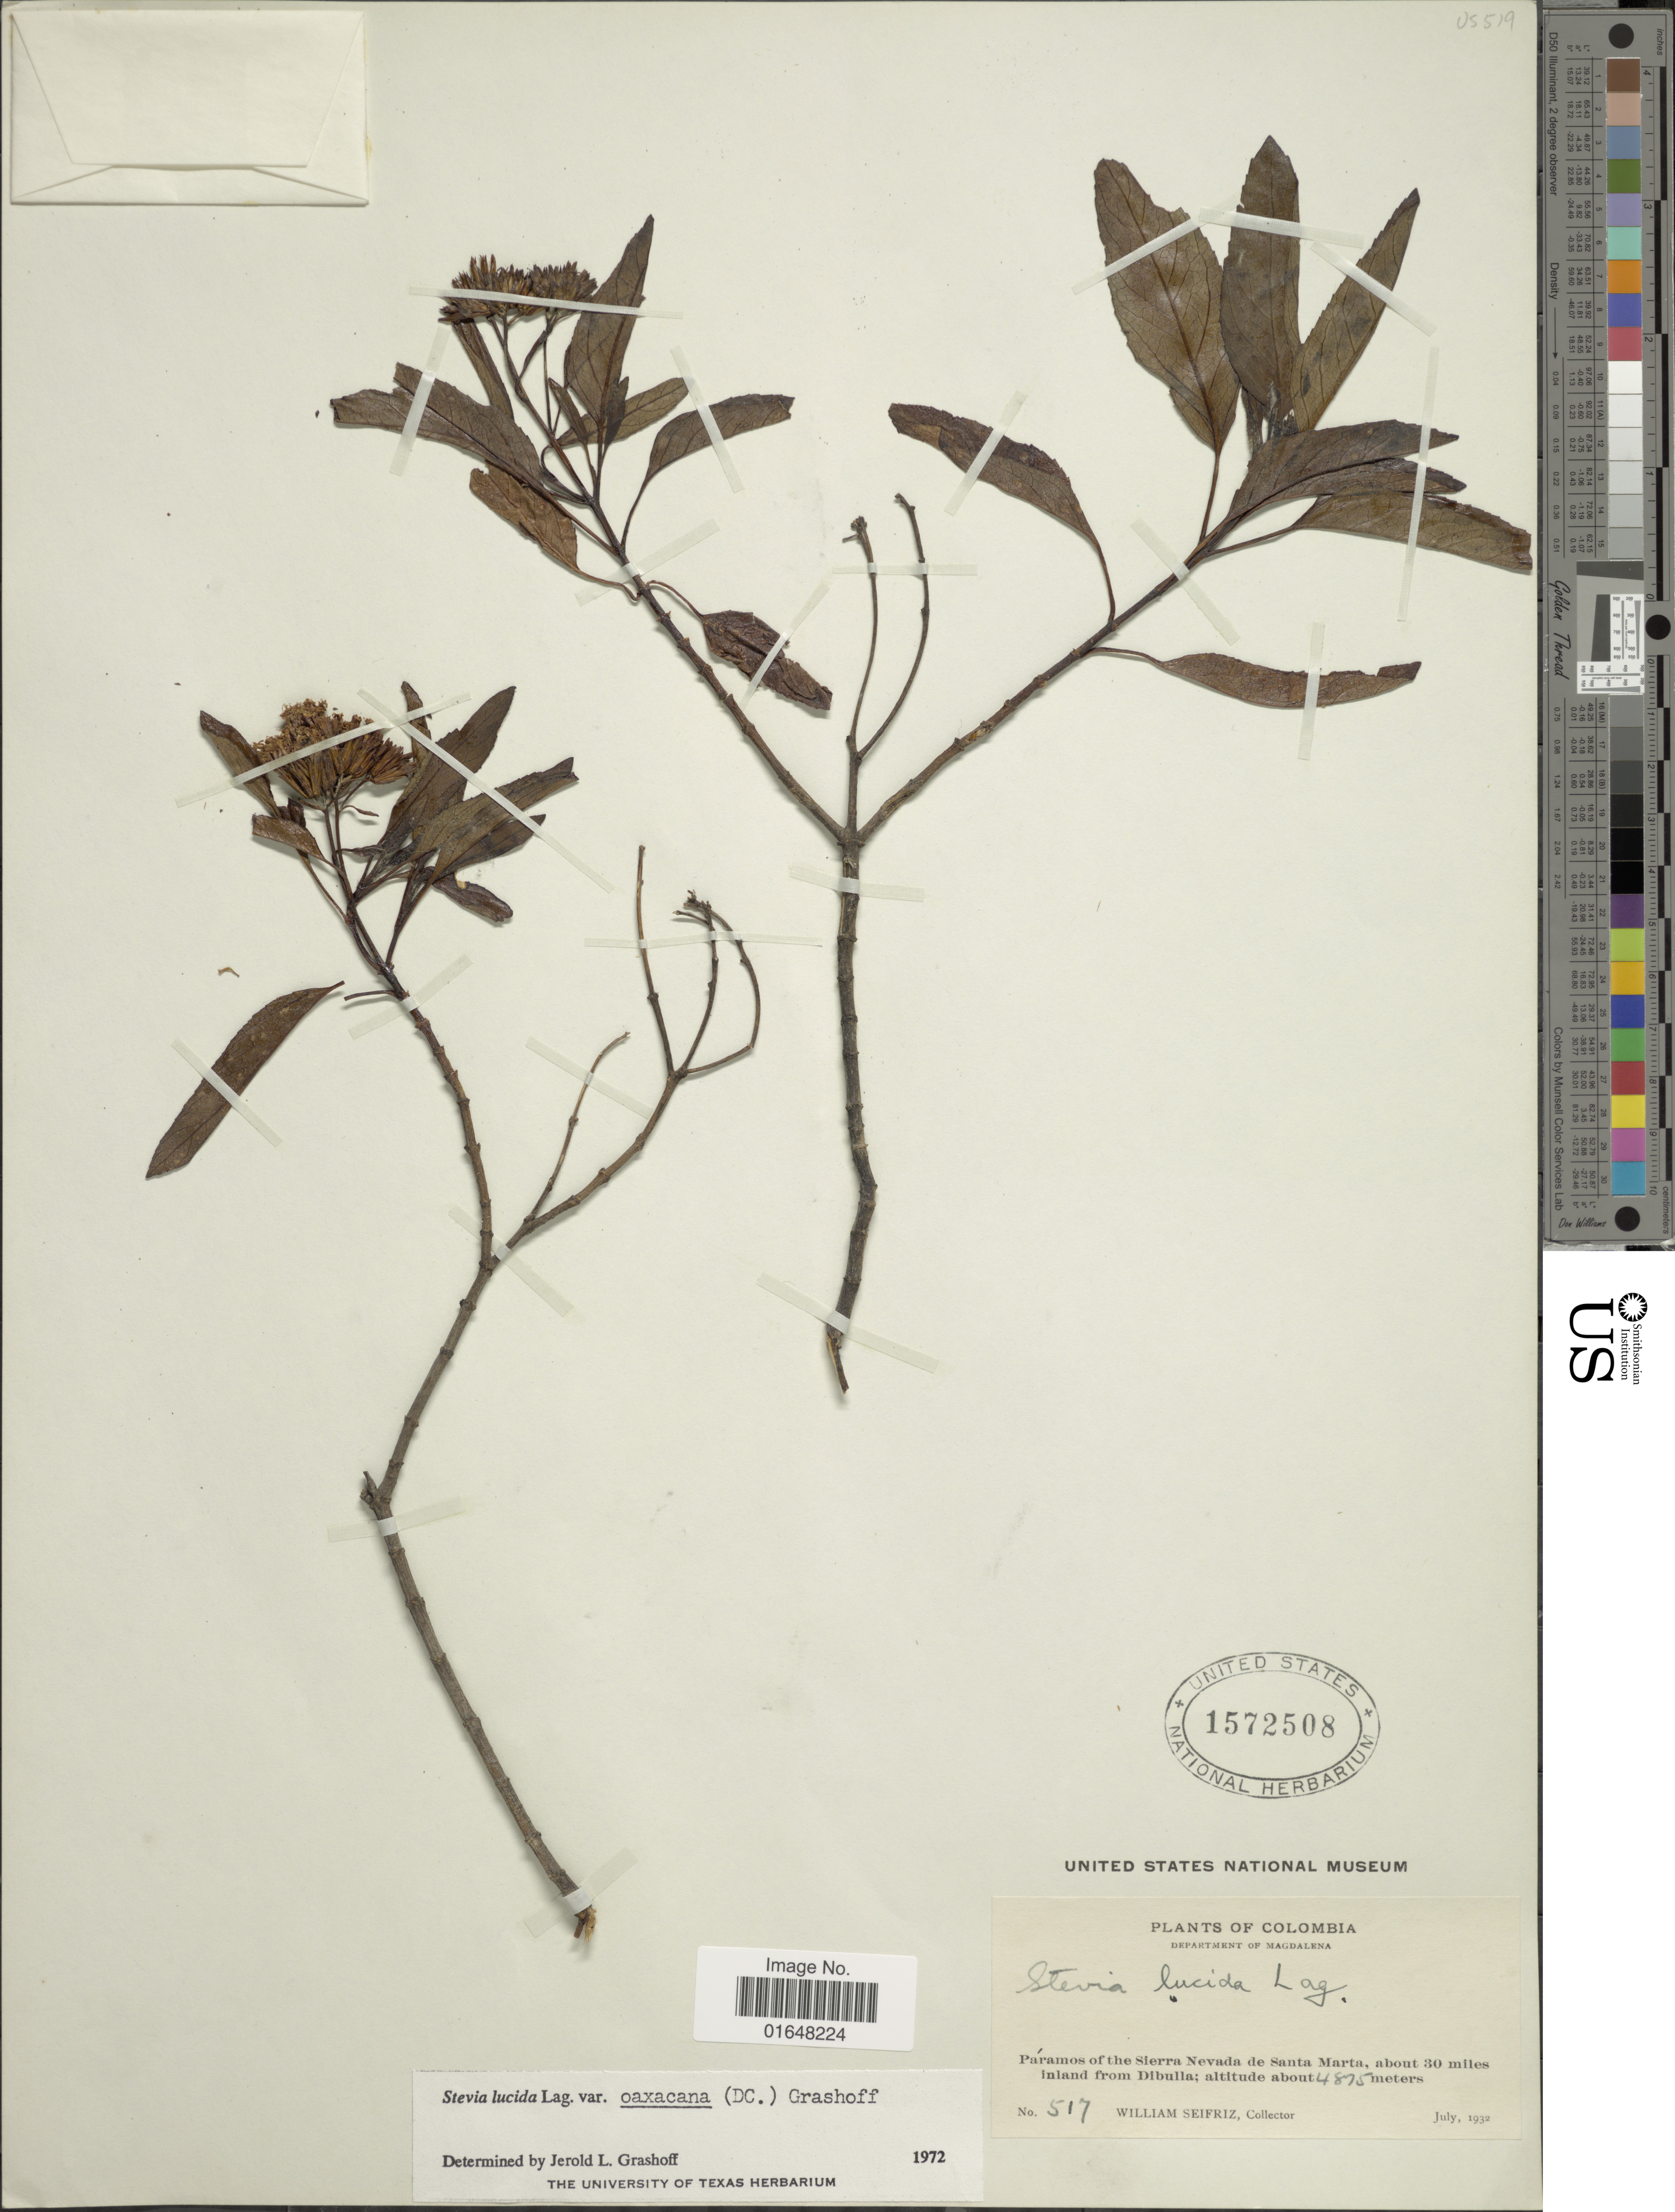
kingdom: Plantae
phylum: Tracheophyta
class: Magnoliopsida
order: Asterales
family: Asteraceae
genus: Stevia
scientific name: Stevia lucida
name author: Lag.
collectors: W. Seifriz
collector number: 517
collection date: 1932-07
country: Colombia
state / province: Magdalena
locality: Paramos of the Sierra Nevada de Santa Marta, about 30 miles inland from Dibulla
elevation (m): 4875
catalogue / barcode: US 1572508